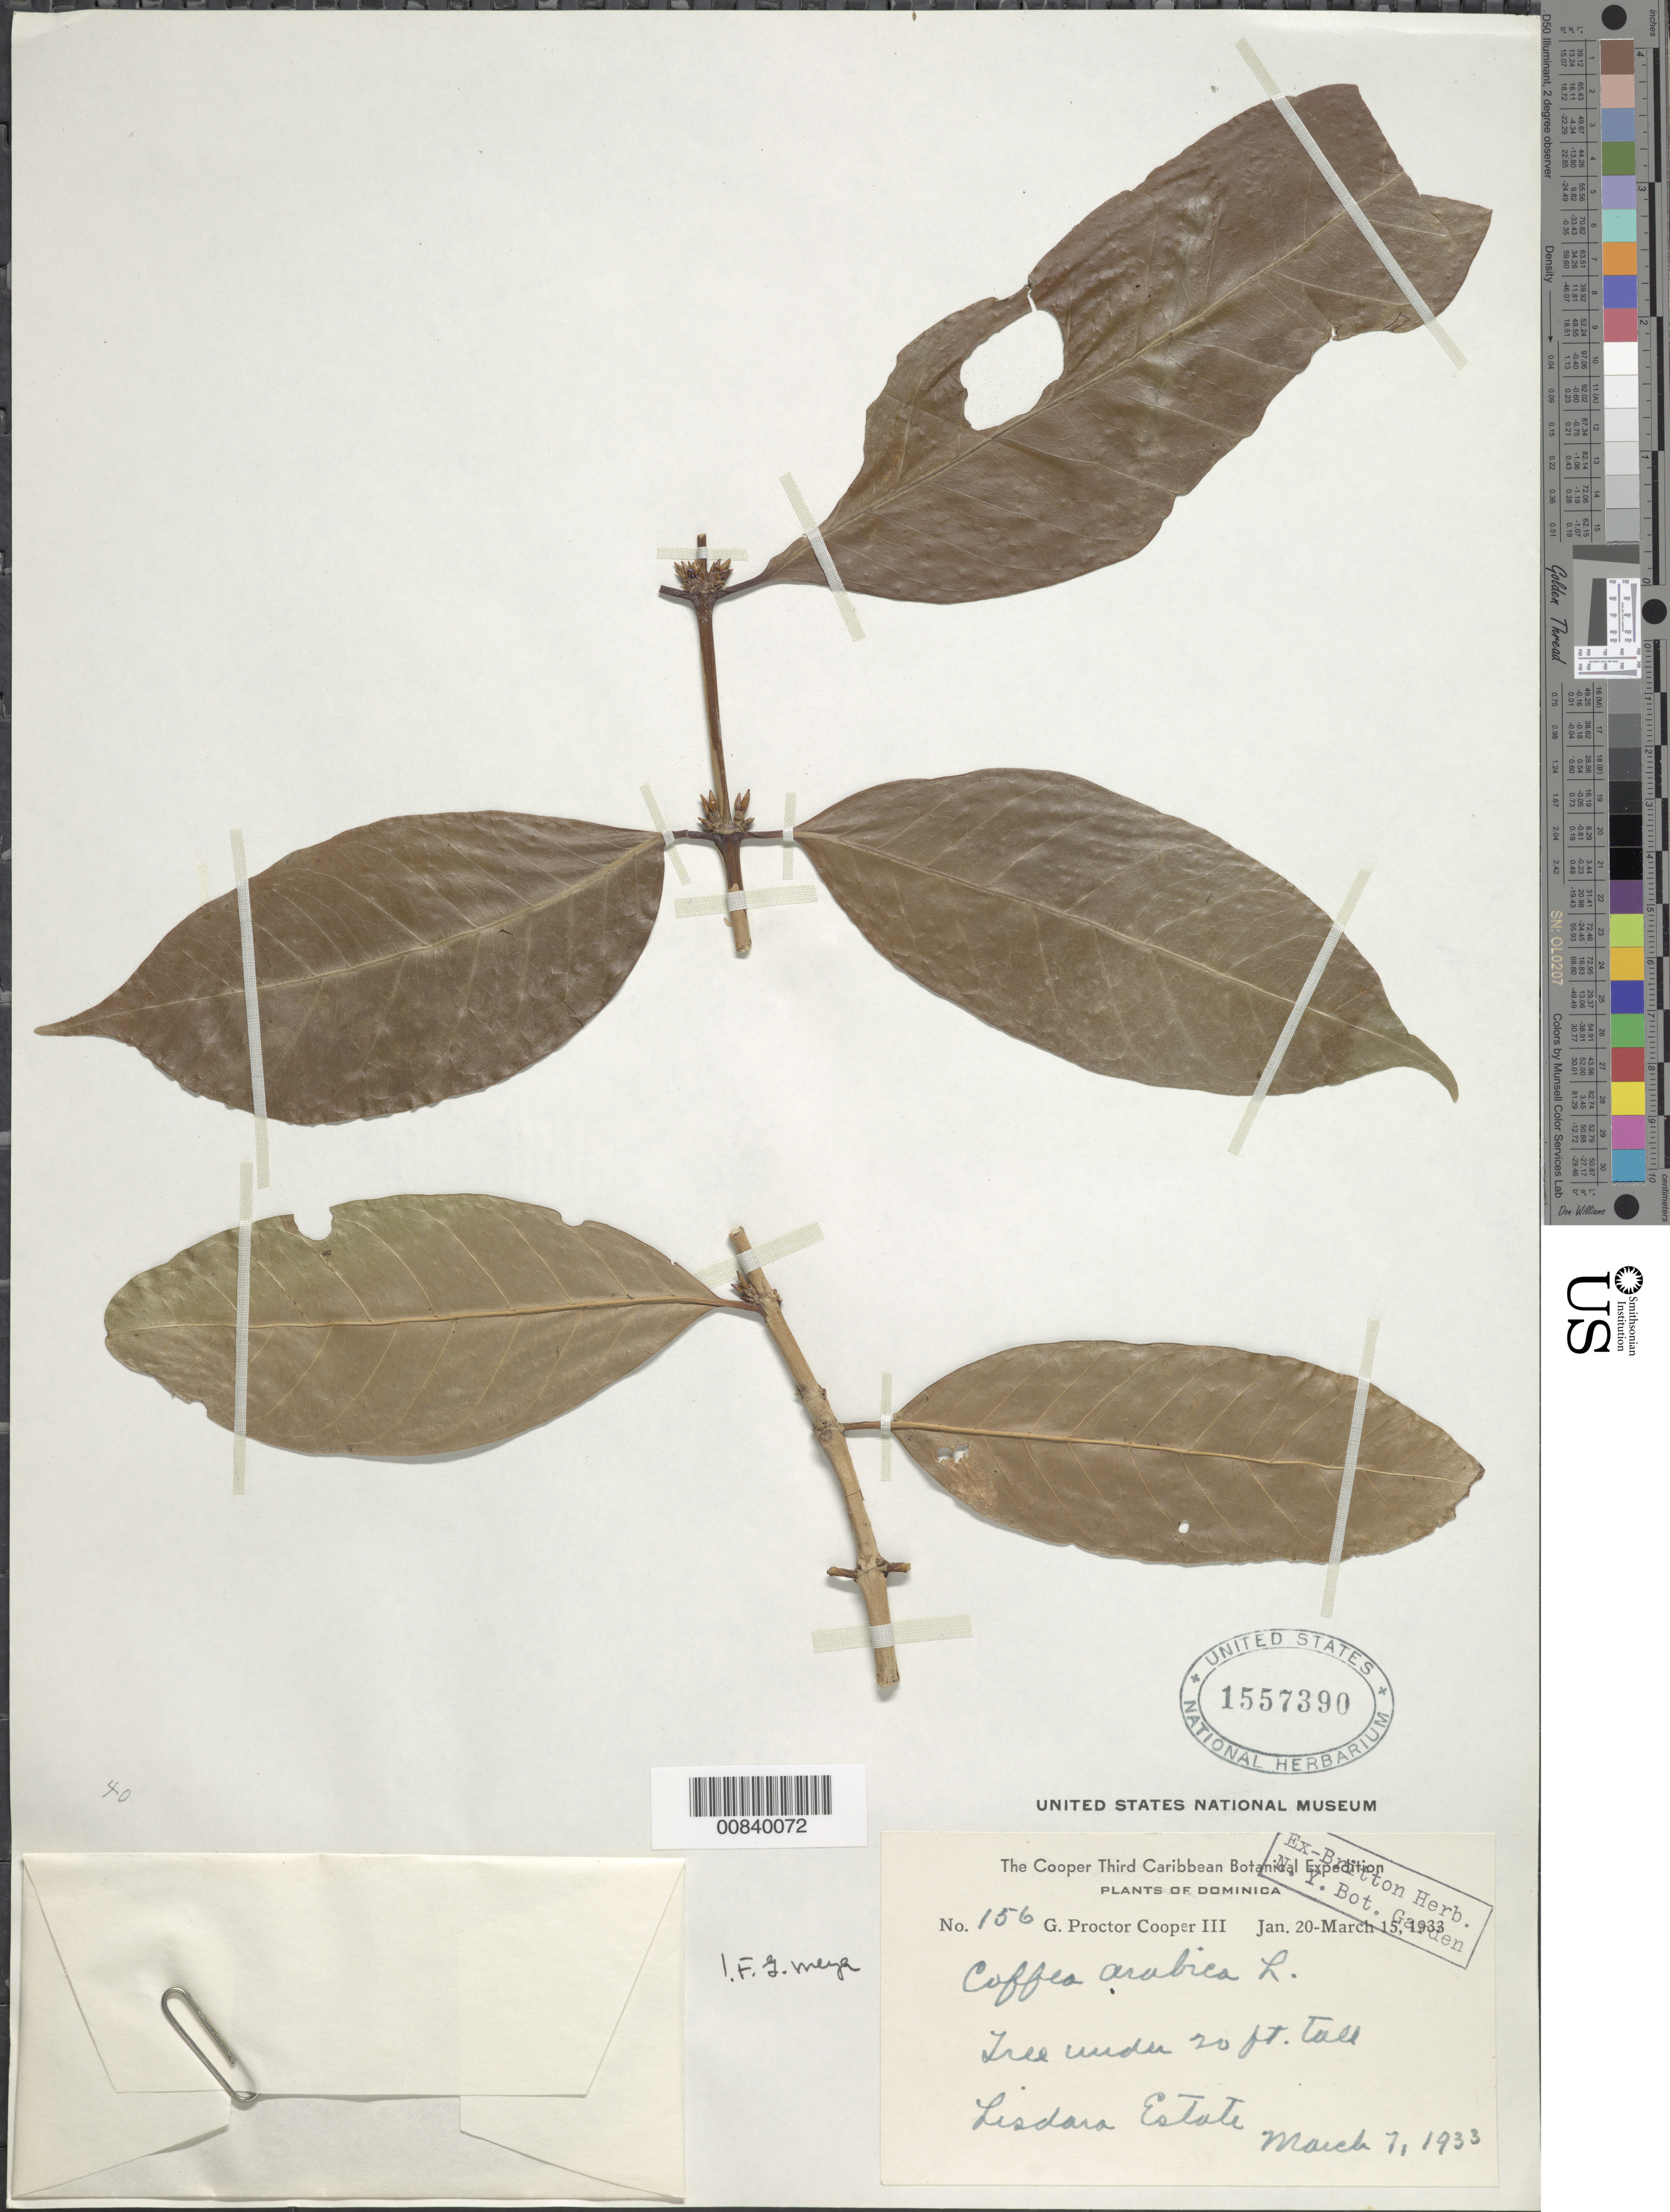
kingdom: Plantae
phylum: Tracheophyta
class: Magnoliopsida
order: Gentianales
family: Rubiaceae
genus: Coffea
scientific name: Coffea arabica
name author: L.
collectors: G. Cooper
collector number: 156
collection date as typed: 07 Mar 1933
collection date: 1933-03-07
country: Dominica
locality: Lisdara Estate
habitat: Estate property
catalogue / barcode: US 1557390